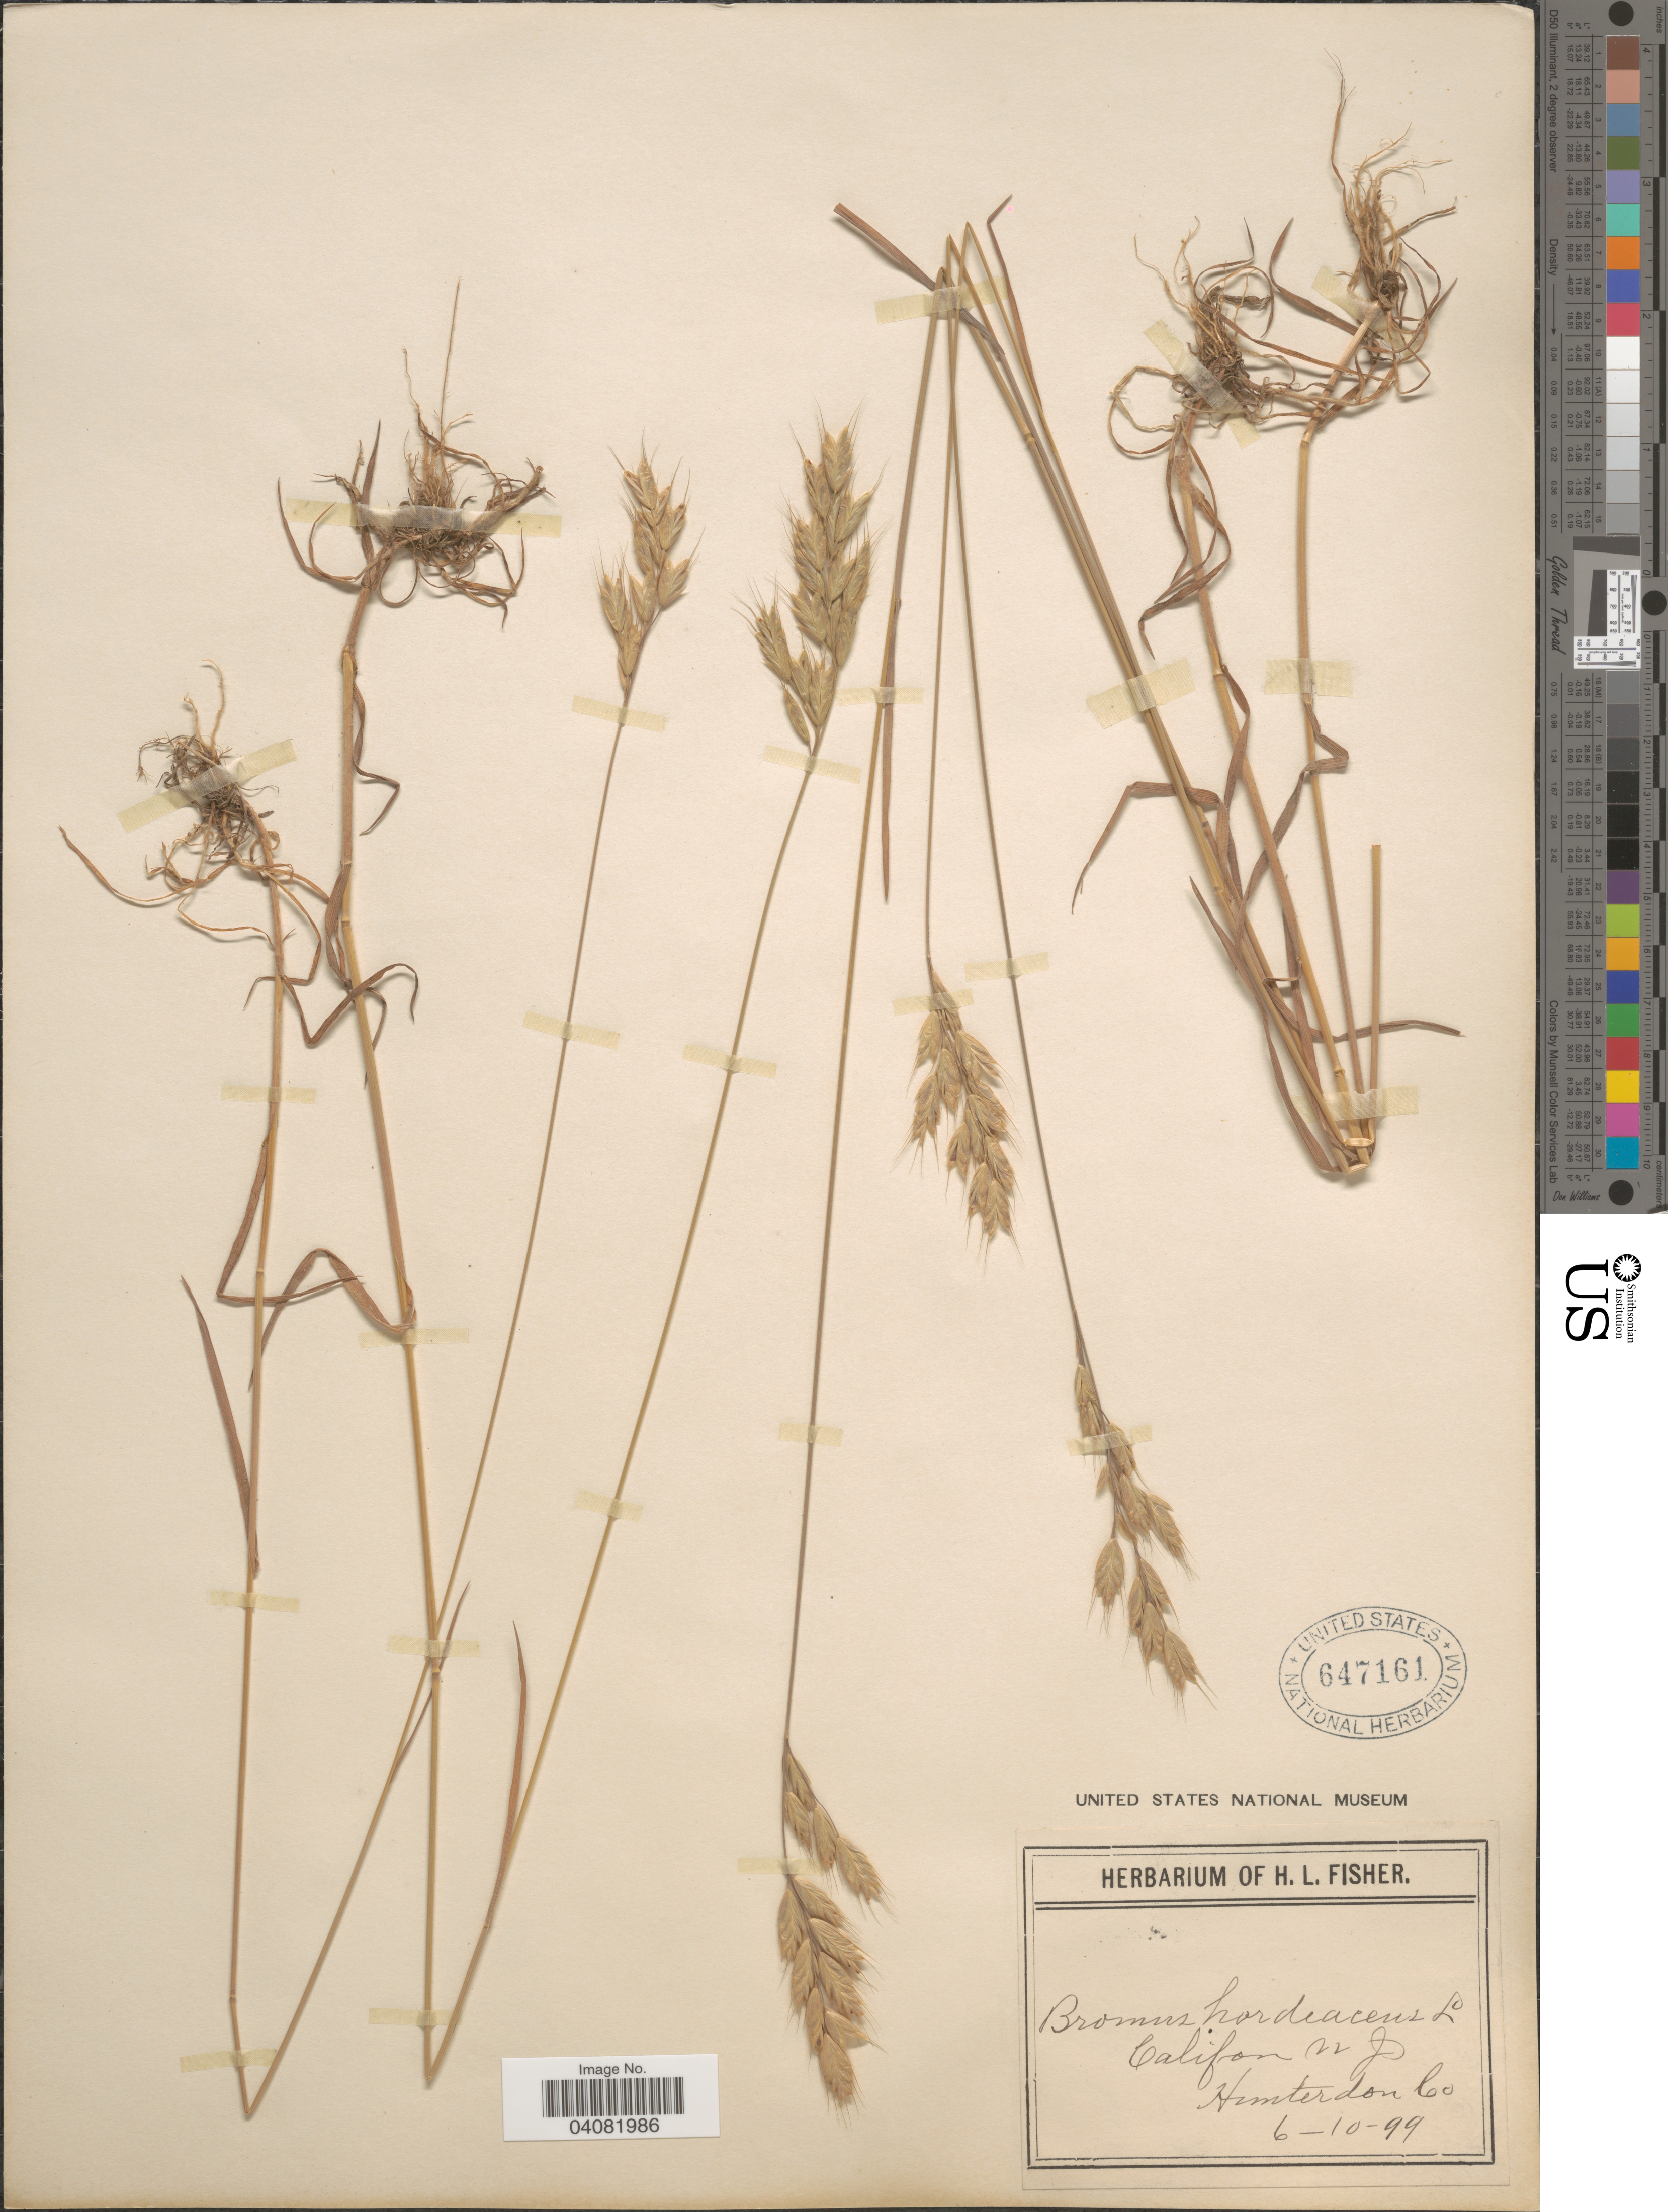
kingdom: Plantae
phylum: Tracheophyta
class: Liliopsida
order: Poales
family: Poaceae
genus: Bromus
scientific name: Bromus hordeaceus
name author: L.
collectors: ex herb. of H. L. Fisher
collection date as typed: Transcribed d/m/y: 10/6/99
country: United States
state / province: New Jersey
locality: Califon. Hunterdon Co.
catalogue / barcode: US 647161